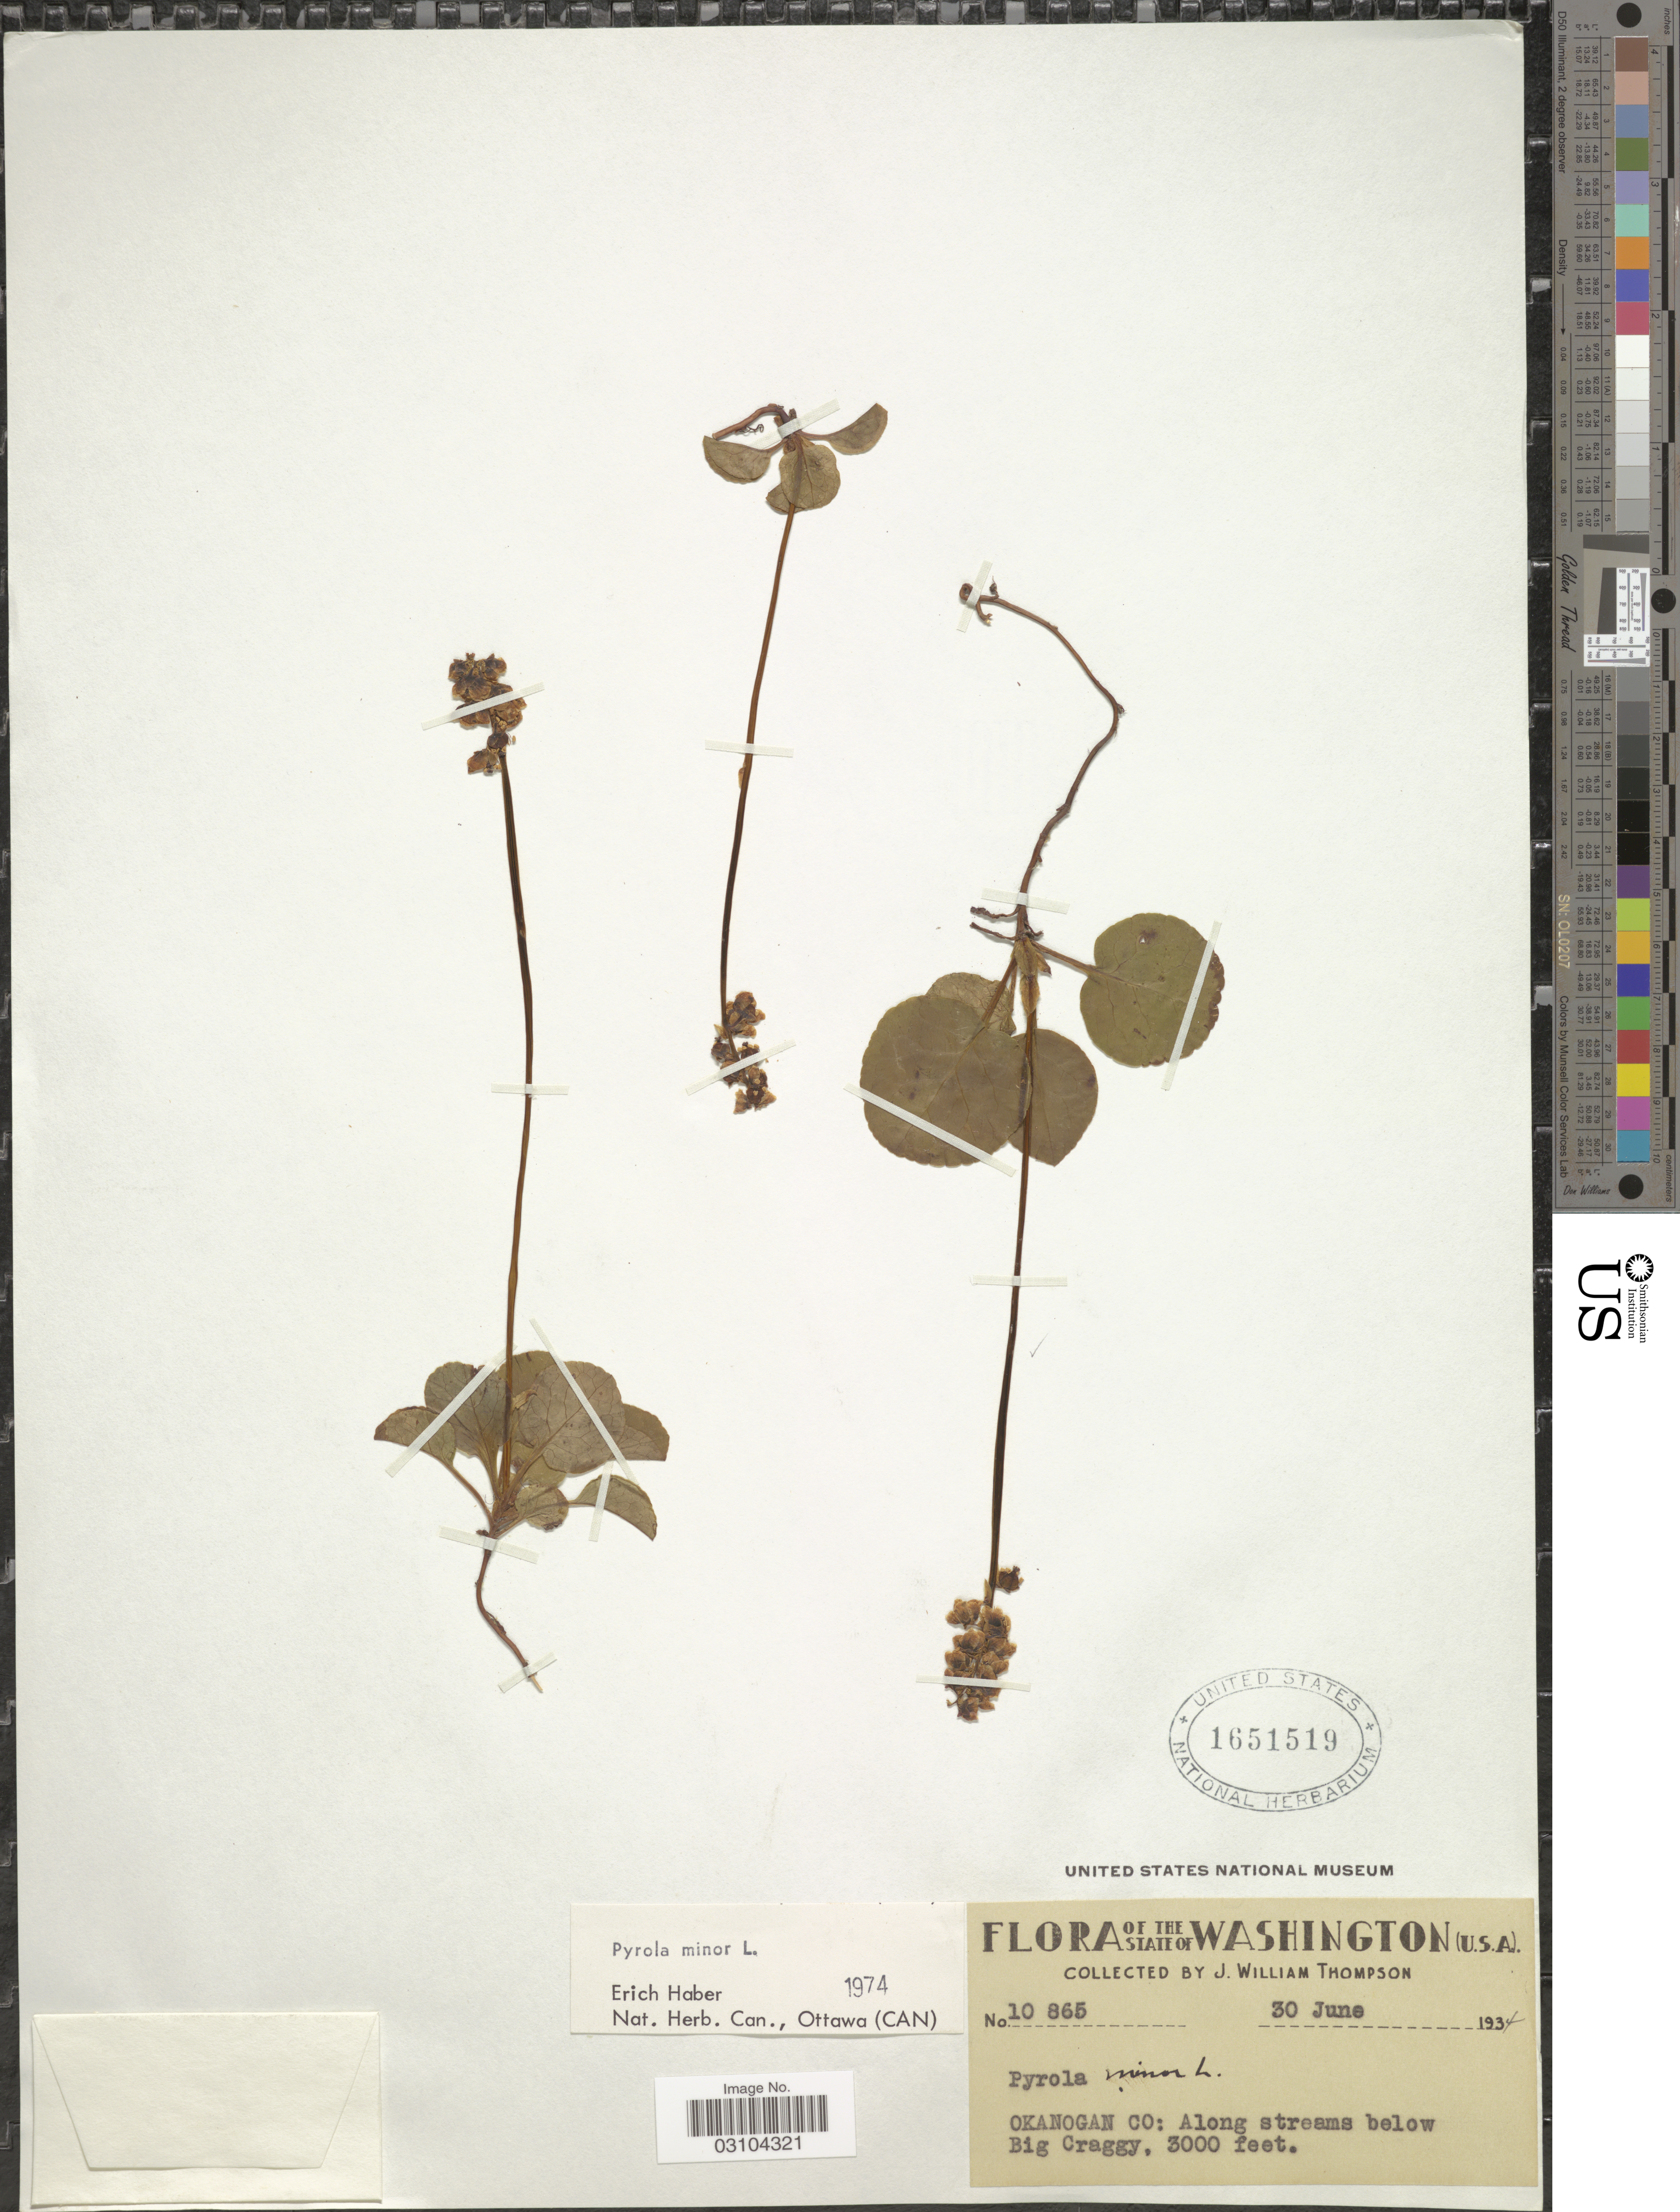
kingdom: Plantae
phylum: Tracheophyta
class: Magnoliopsida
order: Ericales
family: Ericaceae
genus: Pyrola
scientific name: Pyrola minor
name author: L.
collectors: J. W. Thompson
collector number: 10865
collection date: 1934-06-30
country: United States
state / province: Washington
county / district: Okanogan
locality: Okanogan Co: Along streams below Big Craggy.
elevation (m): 914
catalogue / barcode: US 1651519